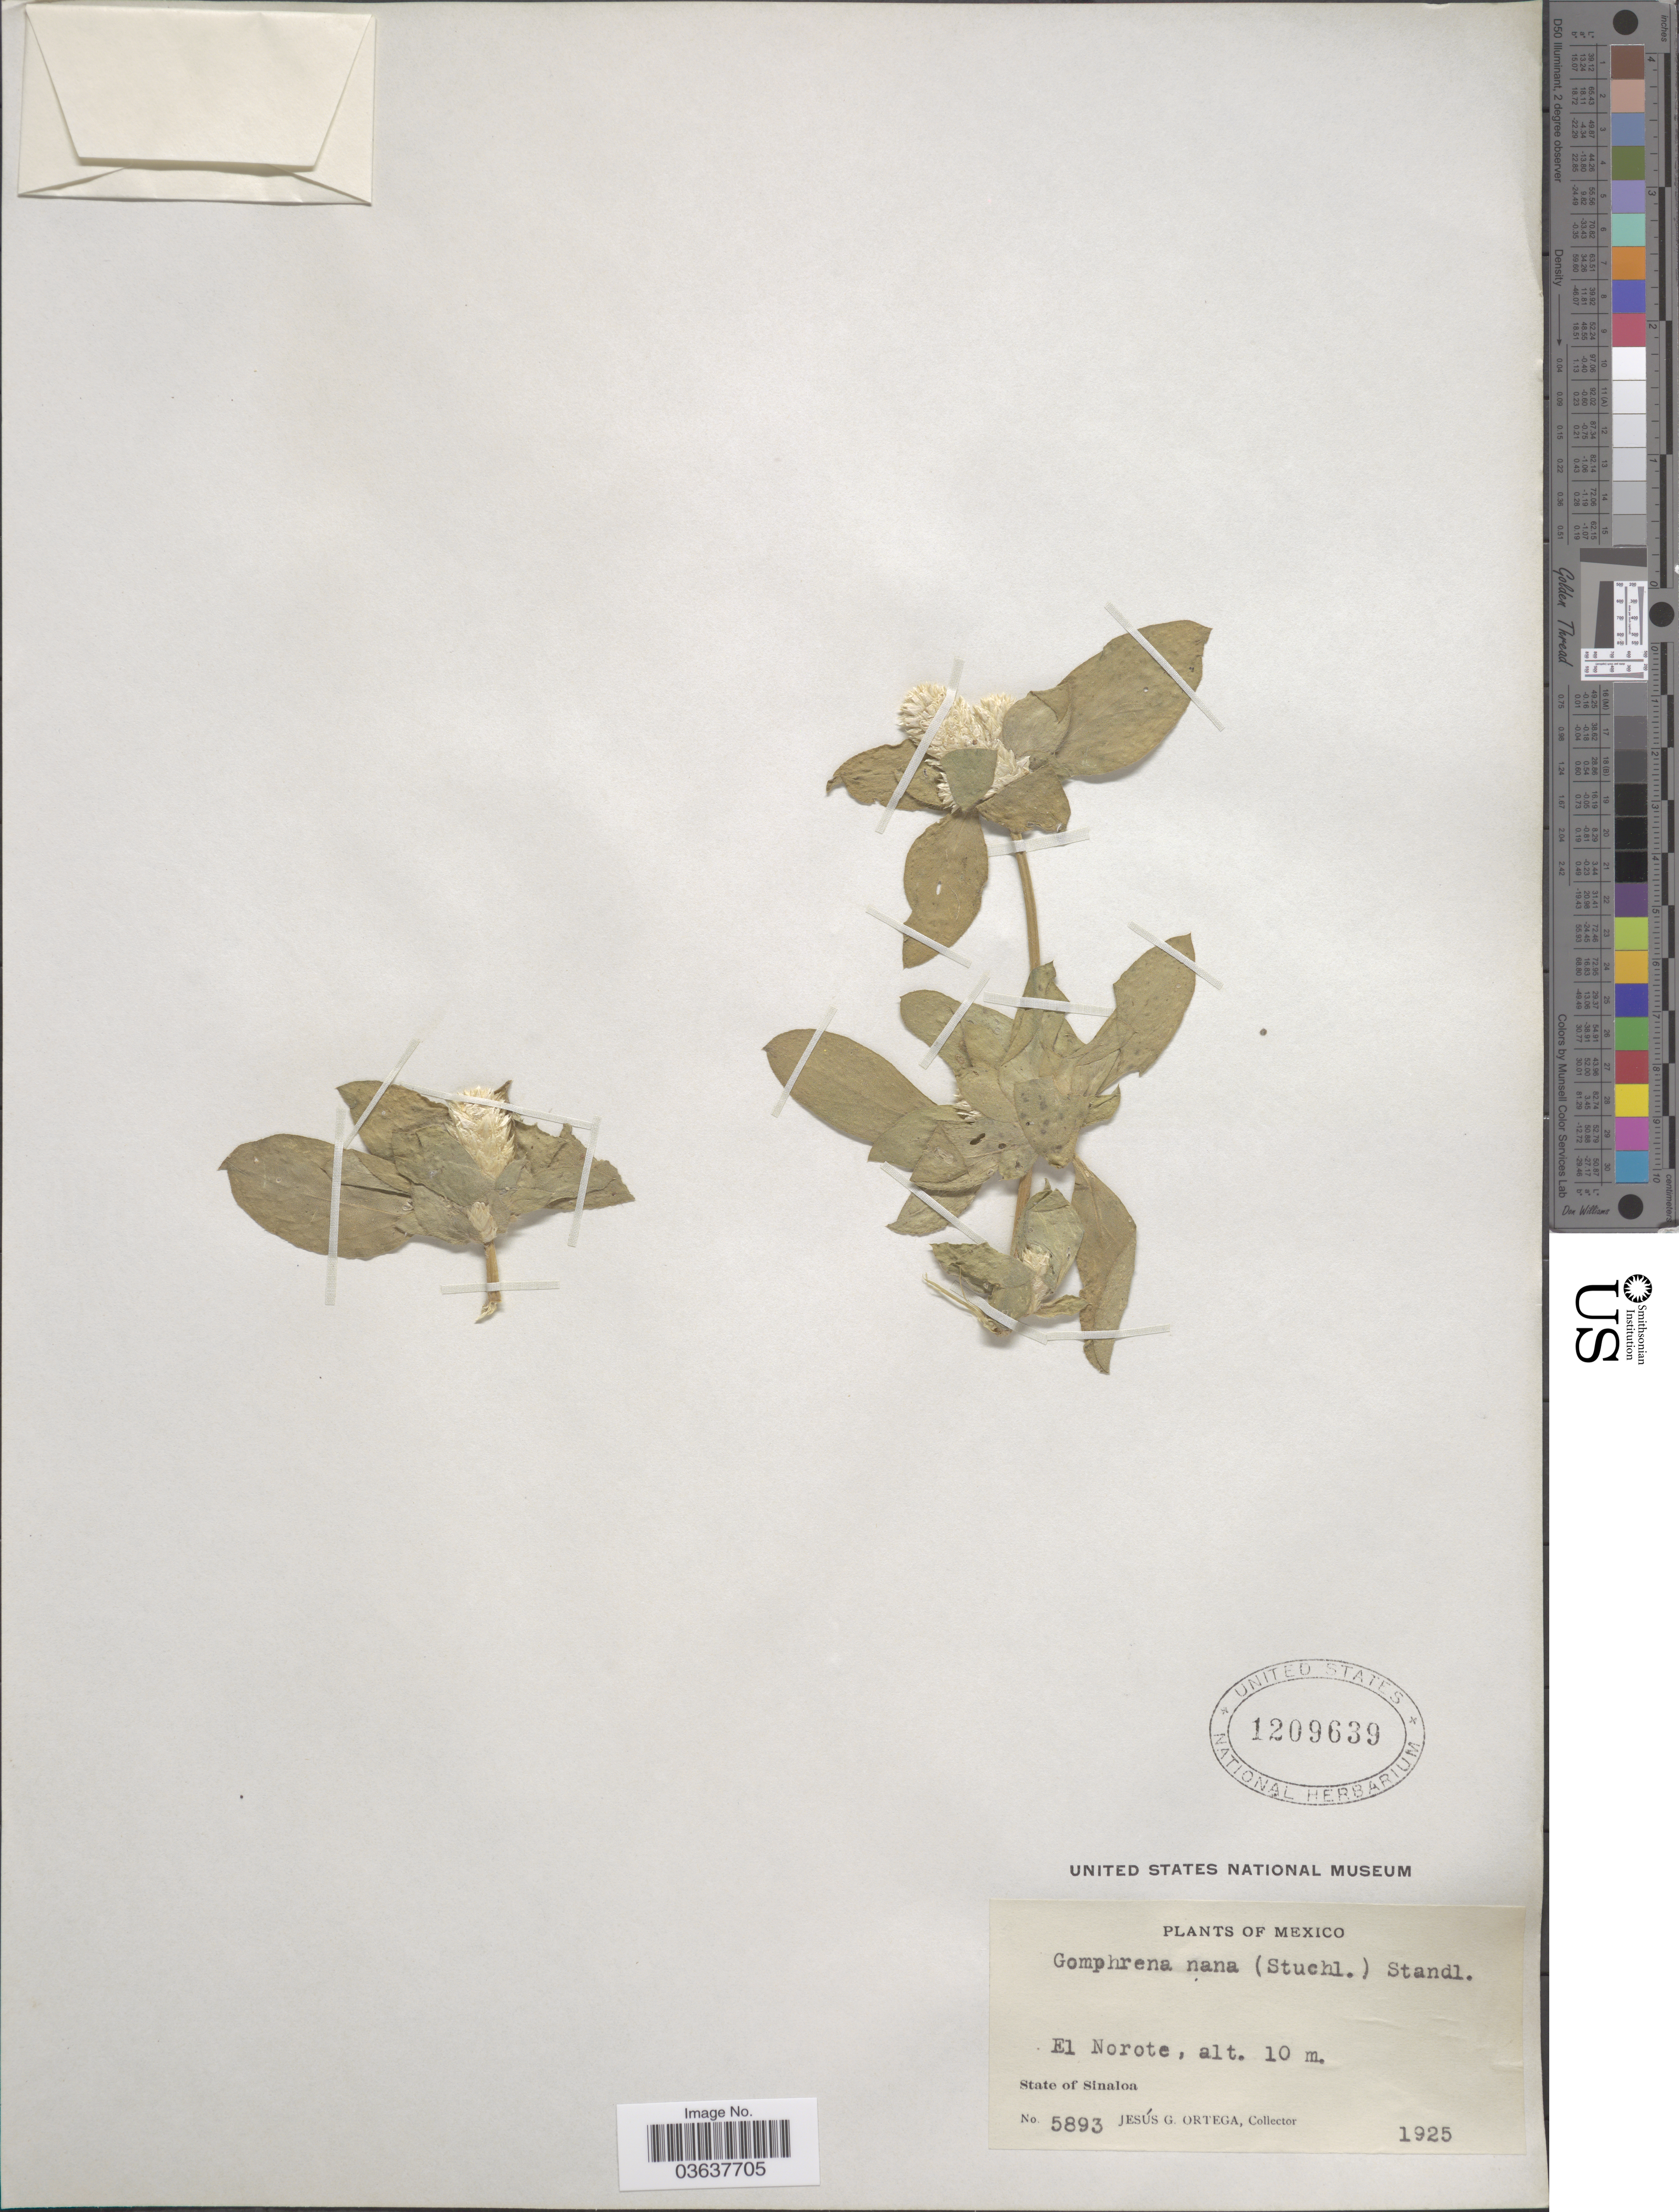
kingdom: Plantae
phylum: Tracheophyta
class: Magnoliopsida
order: Caryophyllales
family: Amaranthaceae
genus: Gomphrena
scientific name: Gomphrena nana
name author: (Stuchlík) Standl.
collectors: J. Ortega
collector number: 5893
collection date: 1925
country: Mexico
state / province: Sinaloa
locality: El Norote.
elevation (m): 10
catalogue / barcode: US 1209639